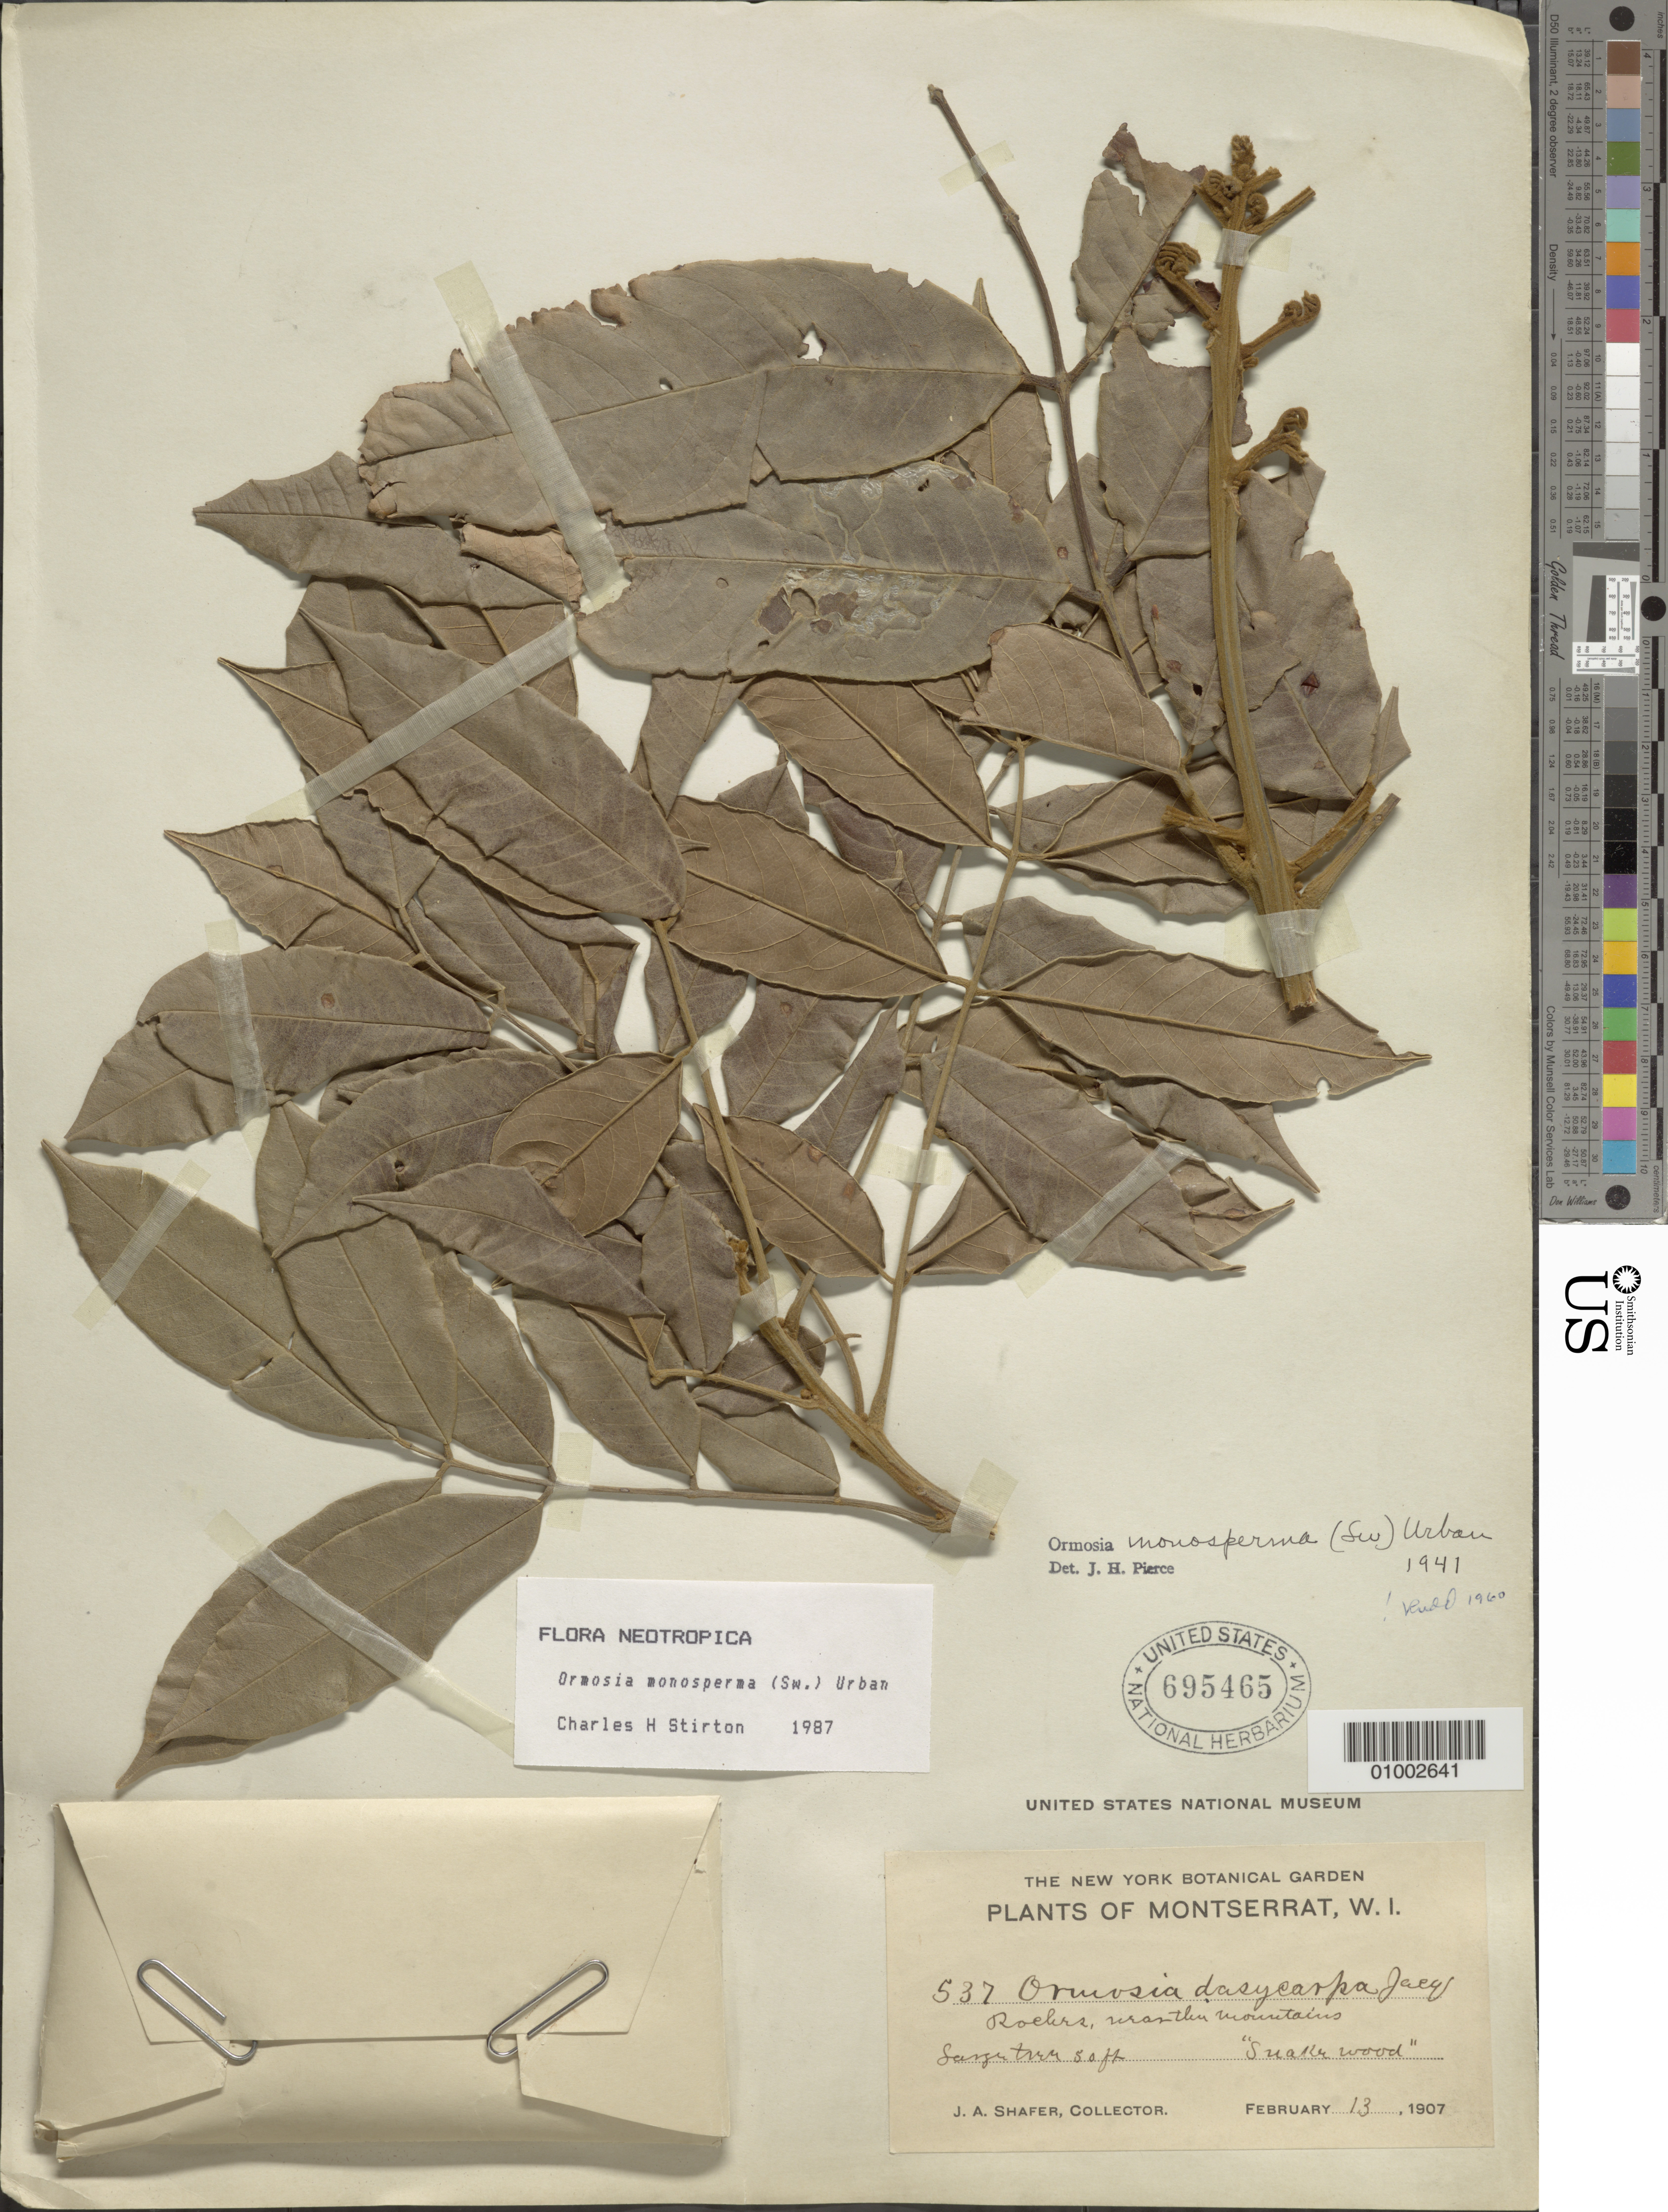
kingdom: Plantae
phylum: Tracheophyta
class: Magnoliopsida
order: Fabales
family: Fabaceae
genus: Ormosia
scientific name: Ormosia monosperma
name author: (Sw.) Urb.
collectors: J. A. Shafer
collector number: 537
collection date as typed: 13 Feb 1907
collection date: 1907-02-13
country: Montserrat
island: Montserrat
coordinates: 0 N, 0 E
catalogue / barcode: US 695465